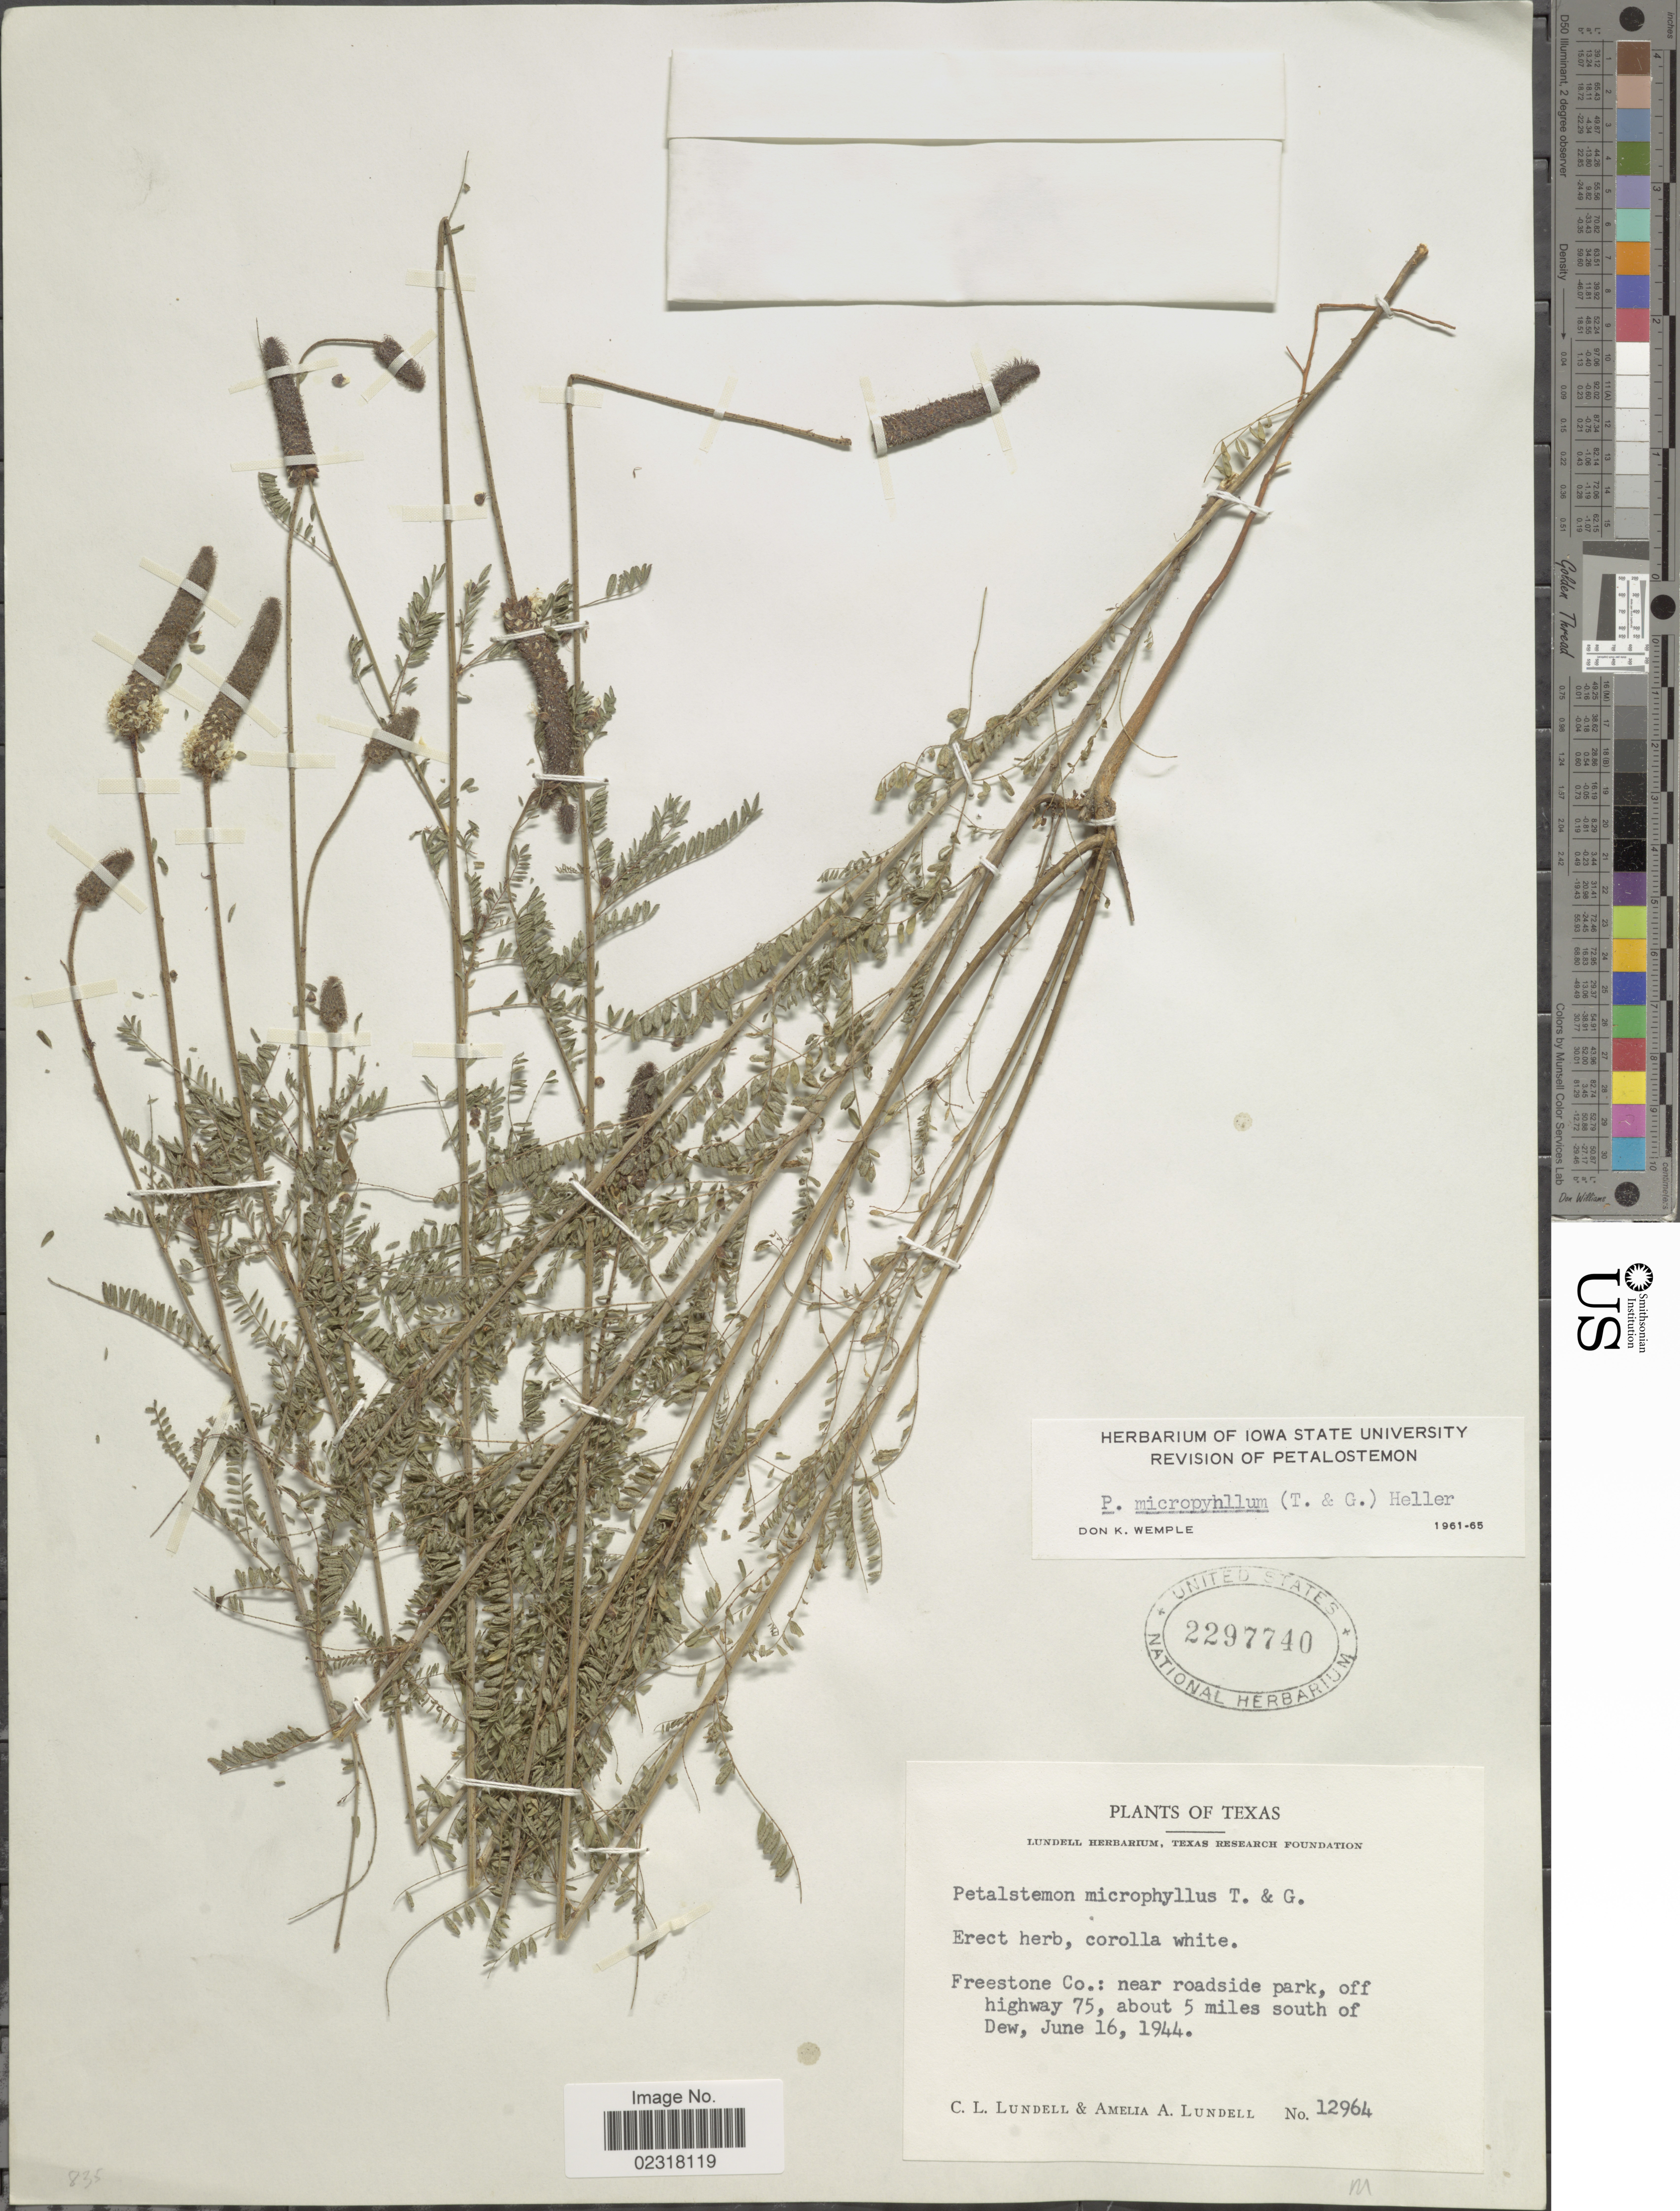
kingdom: Plantae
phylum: Tracheophyta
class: Magnoliopsida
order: Fabales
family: Fabaceae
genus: Dalea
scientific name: Dalea phleoides var. microphylla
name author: (Torr. & A. Gray) Barneby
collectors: C. L. Lundell & A. A. Lundell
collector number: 12964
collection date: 1944-06-16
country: United States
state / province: Texas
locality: Freestone Co.: near roadside park, off highway 75, about 5 miles south of Dew.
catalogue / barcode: US 2297740